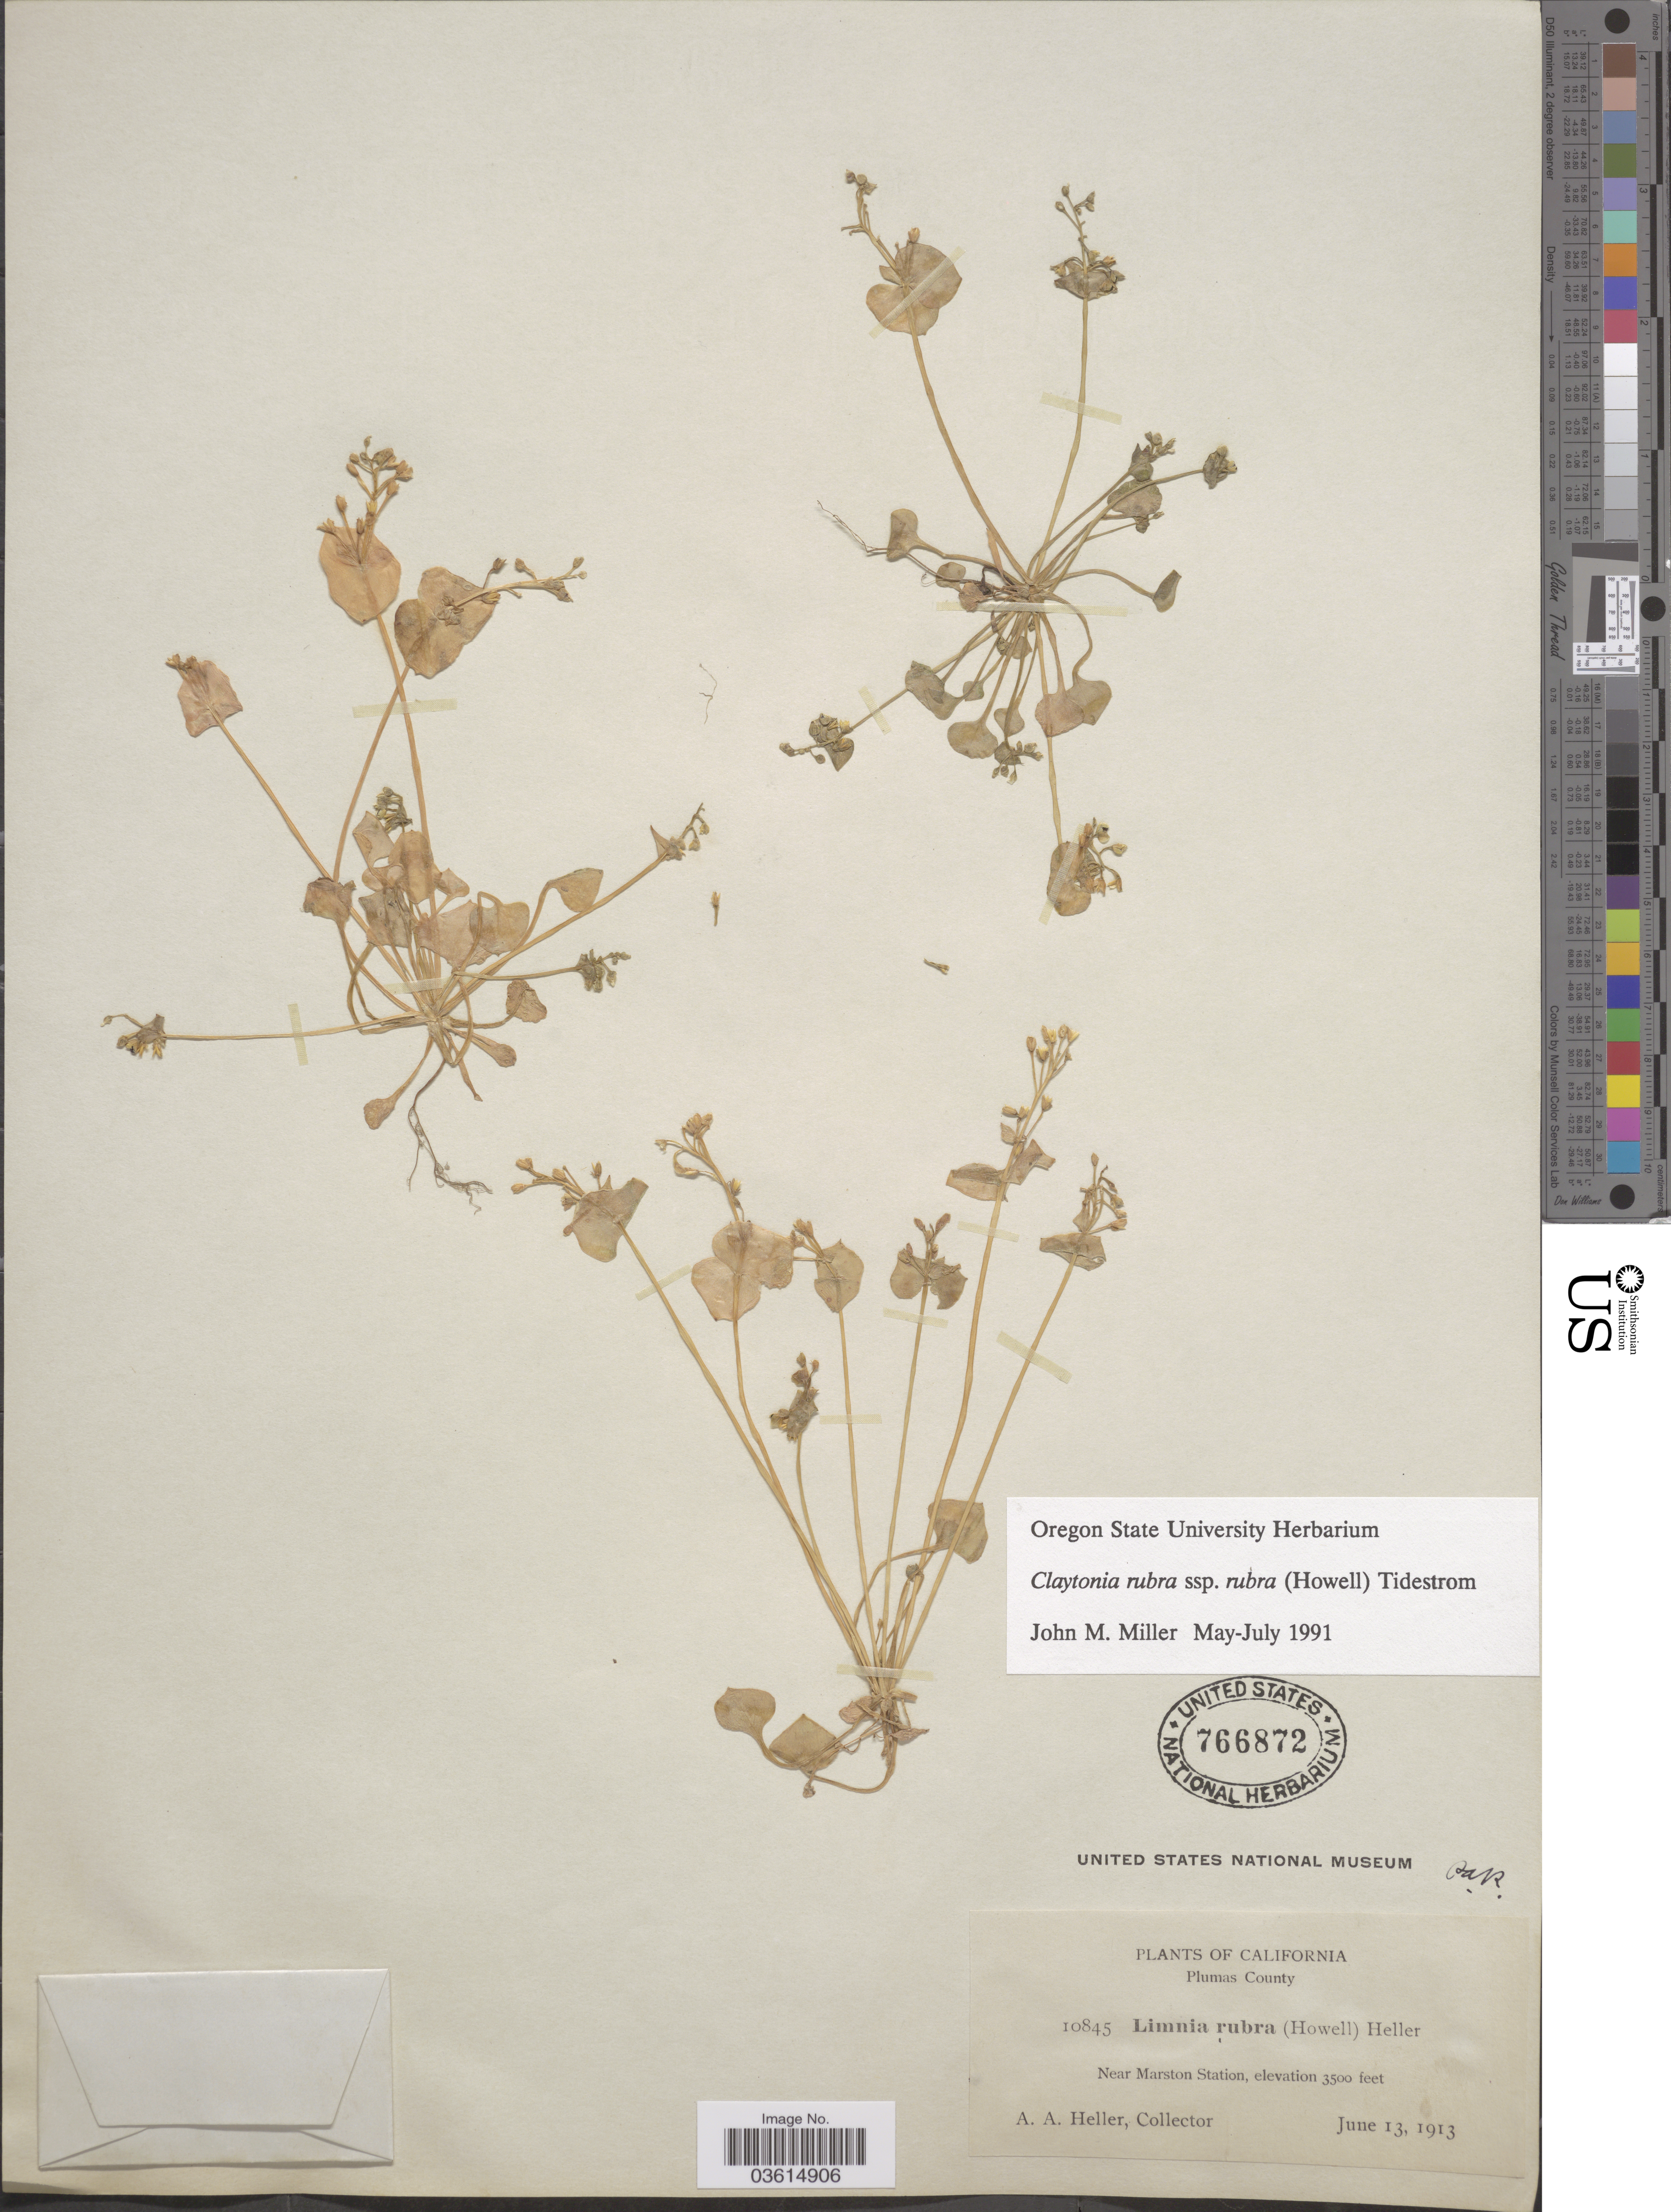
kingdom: Plantae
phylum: Tracheophyta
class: Magnoliopsida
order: Caryophyllales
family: Montiaceae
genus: Claytonia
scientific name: Claytonia rubra subsp. rubra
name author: (Howell) Tidestr.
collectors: A. A. Heller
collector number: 10845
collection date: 1913-06-13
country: United States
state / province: California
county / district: Plumas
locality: Plumas County. Near Marston Station.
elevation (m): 1067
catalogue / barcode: US 766872